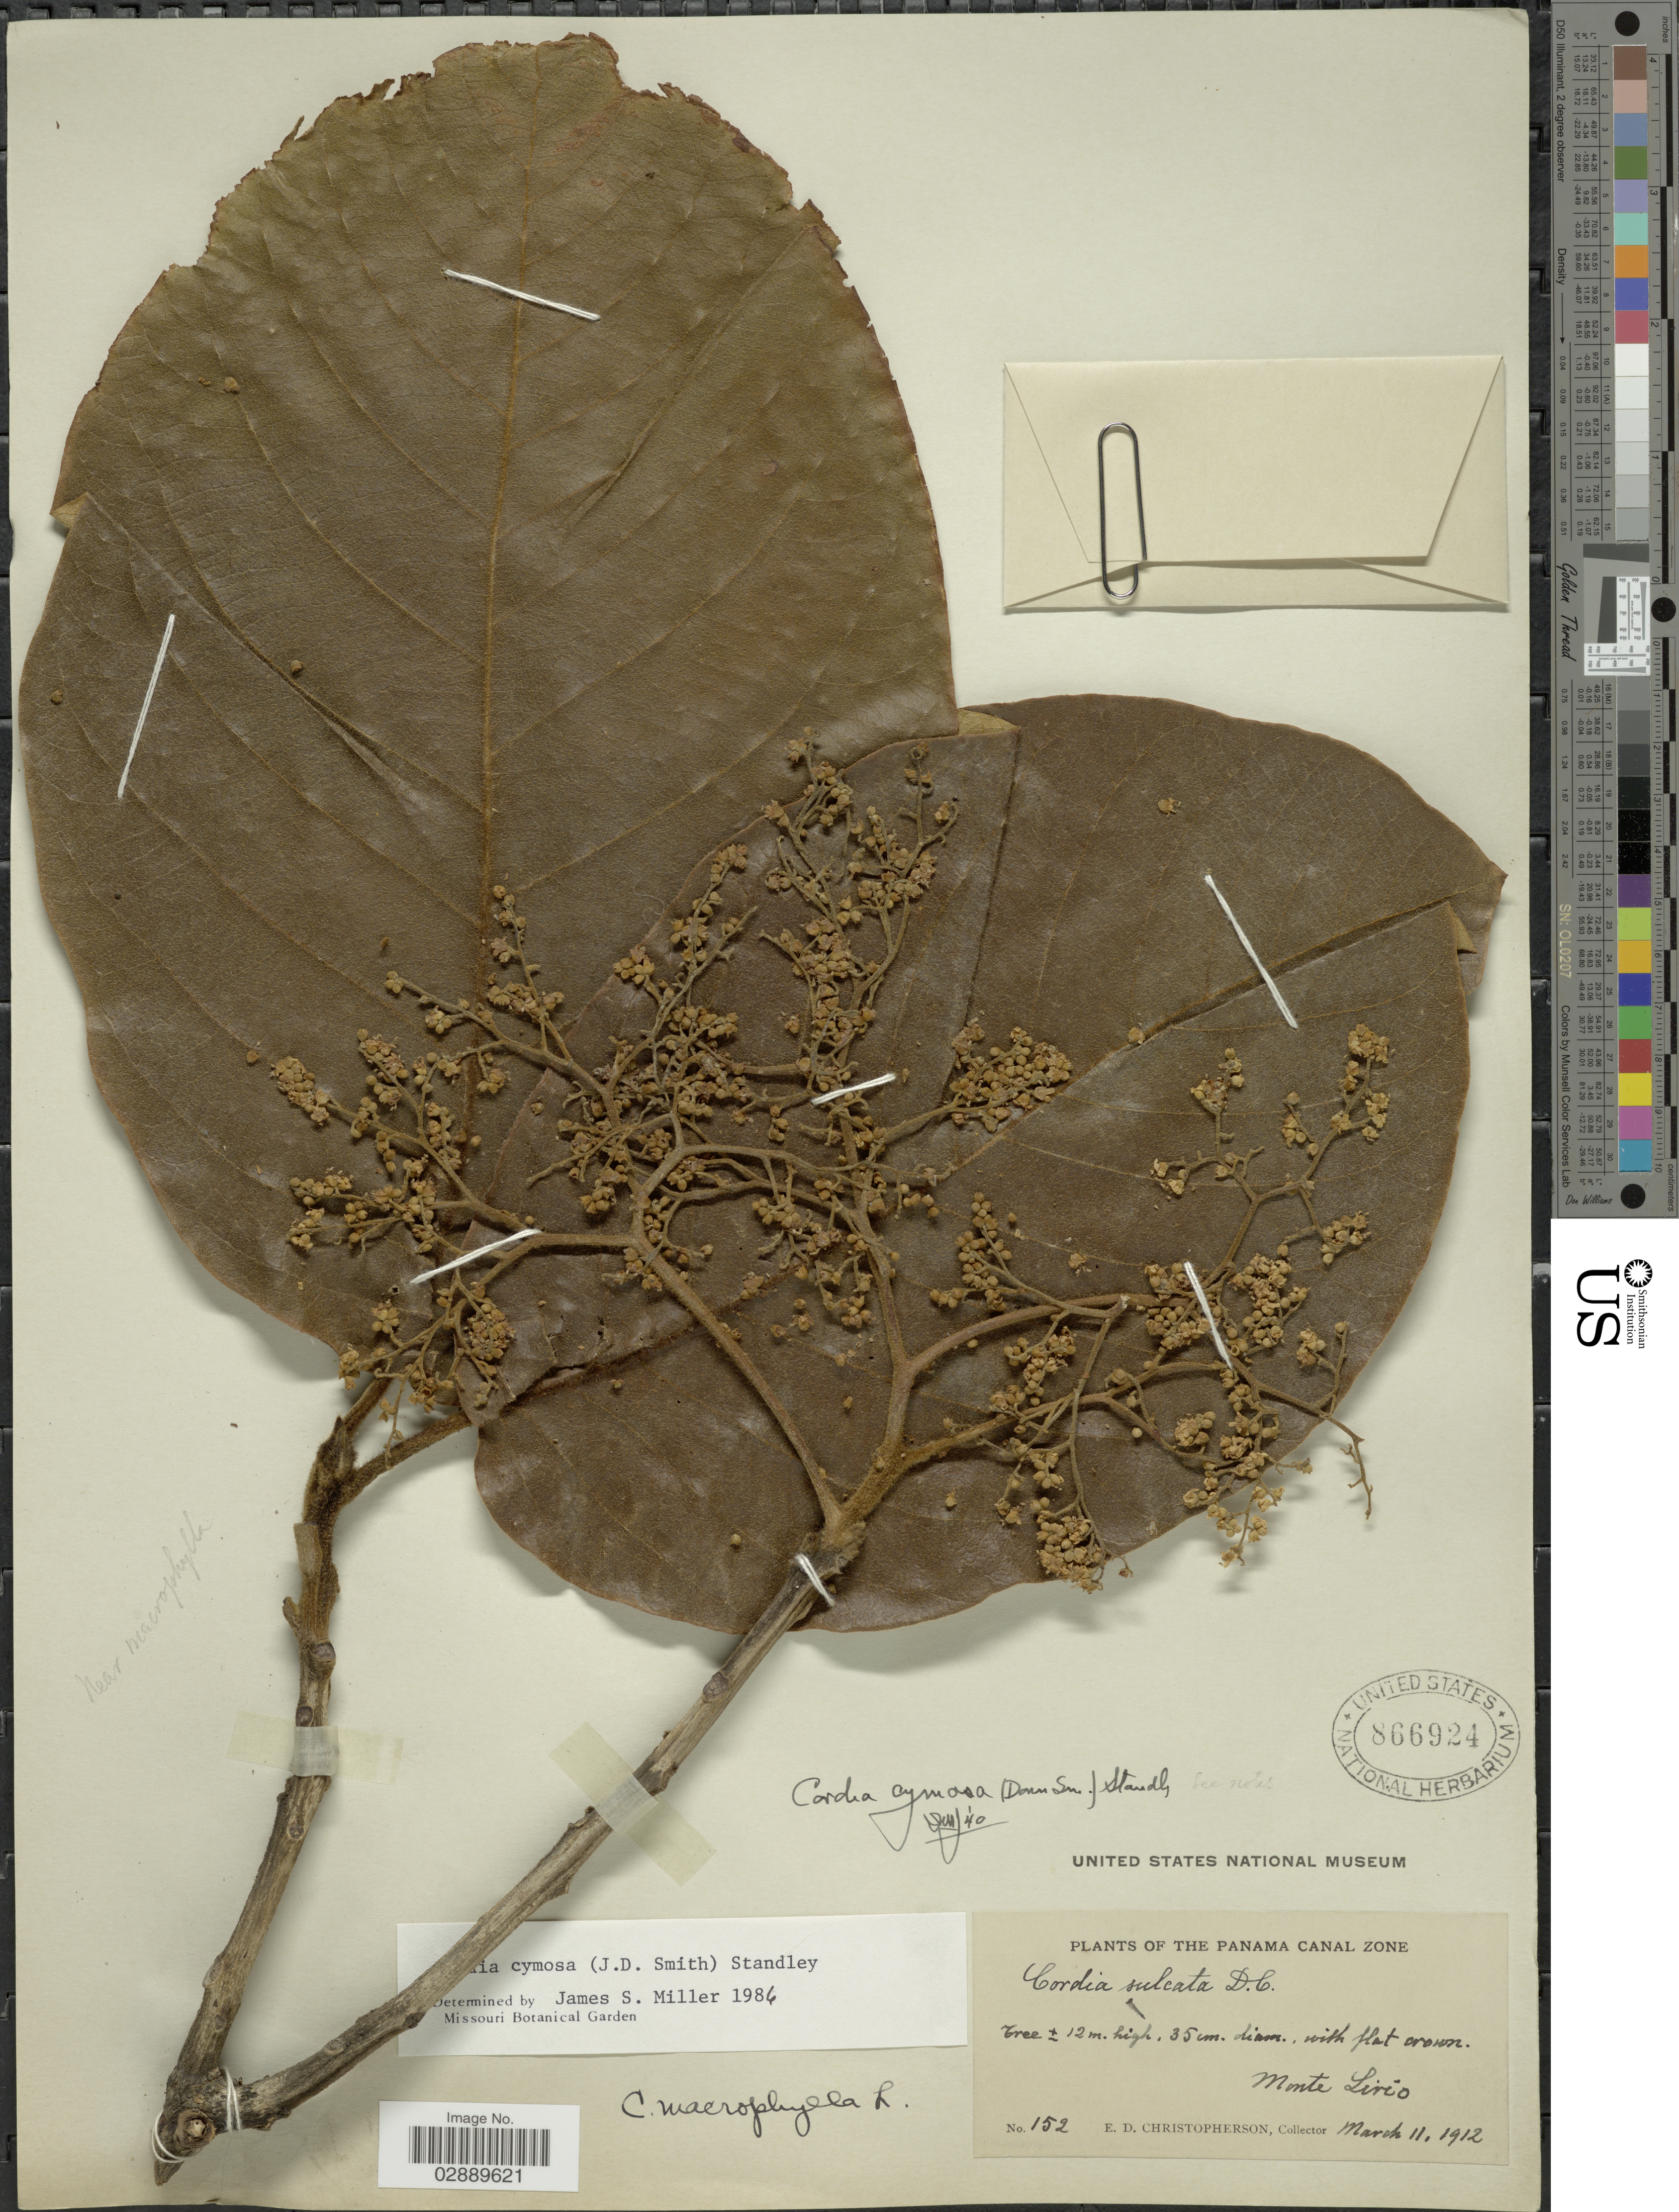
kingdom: Plantae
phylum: Tracheophyta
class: Magnoliopsida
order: Boraginales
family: Cordiaceae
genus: Cordia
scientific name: Cordia cymosa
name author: (Donn. Sm.) Standl.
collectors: E. Christopherson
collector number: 152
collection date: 1912-03-11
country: Panama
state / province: Colón / Panamá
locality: Panama Canal Zone. Monte Lirío.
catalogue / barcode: US 866924